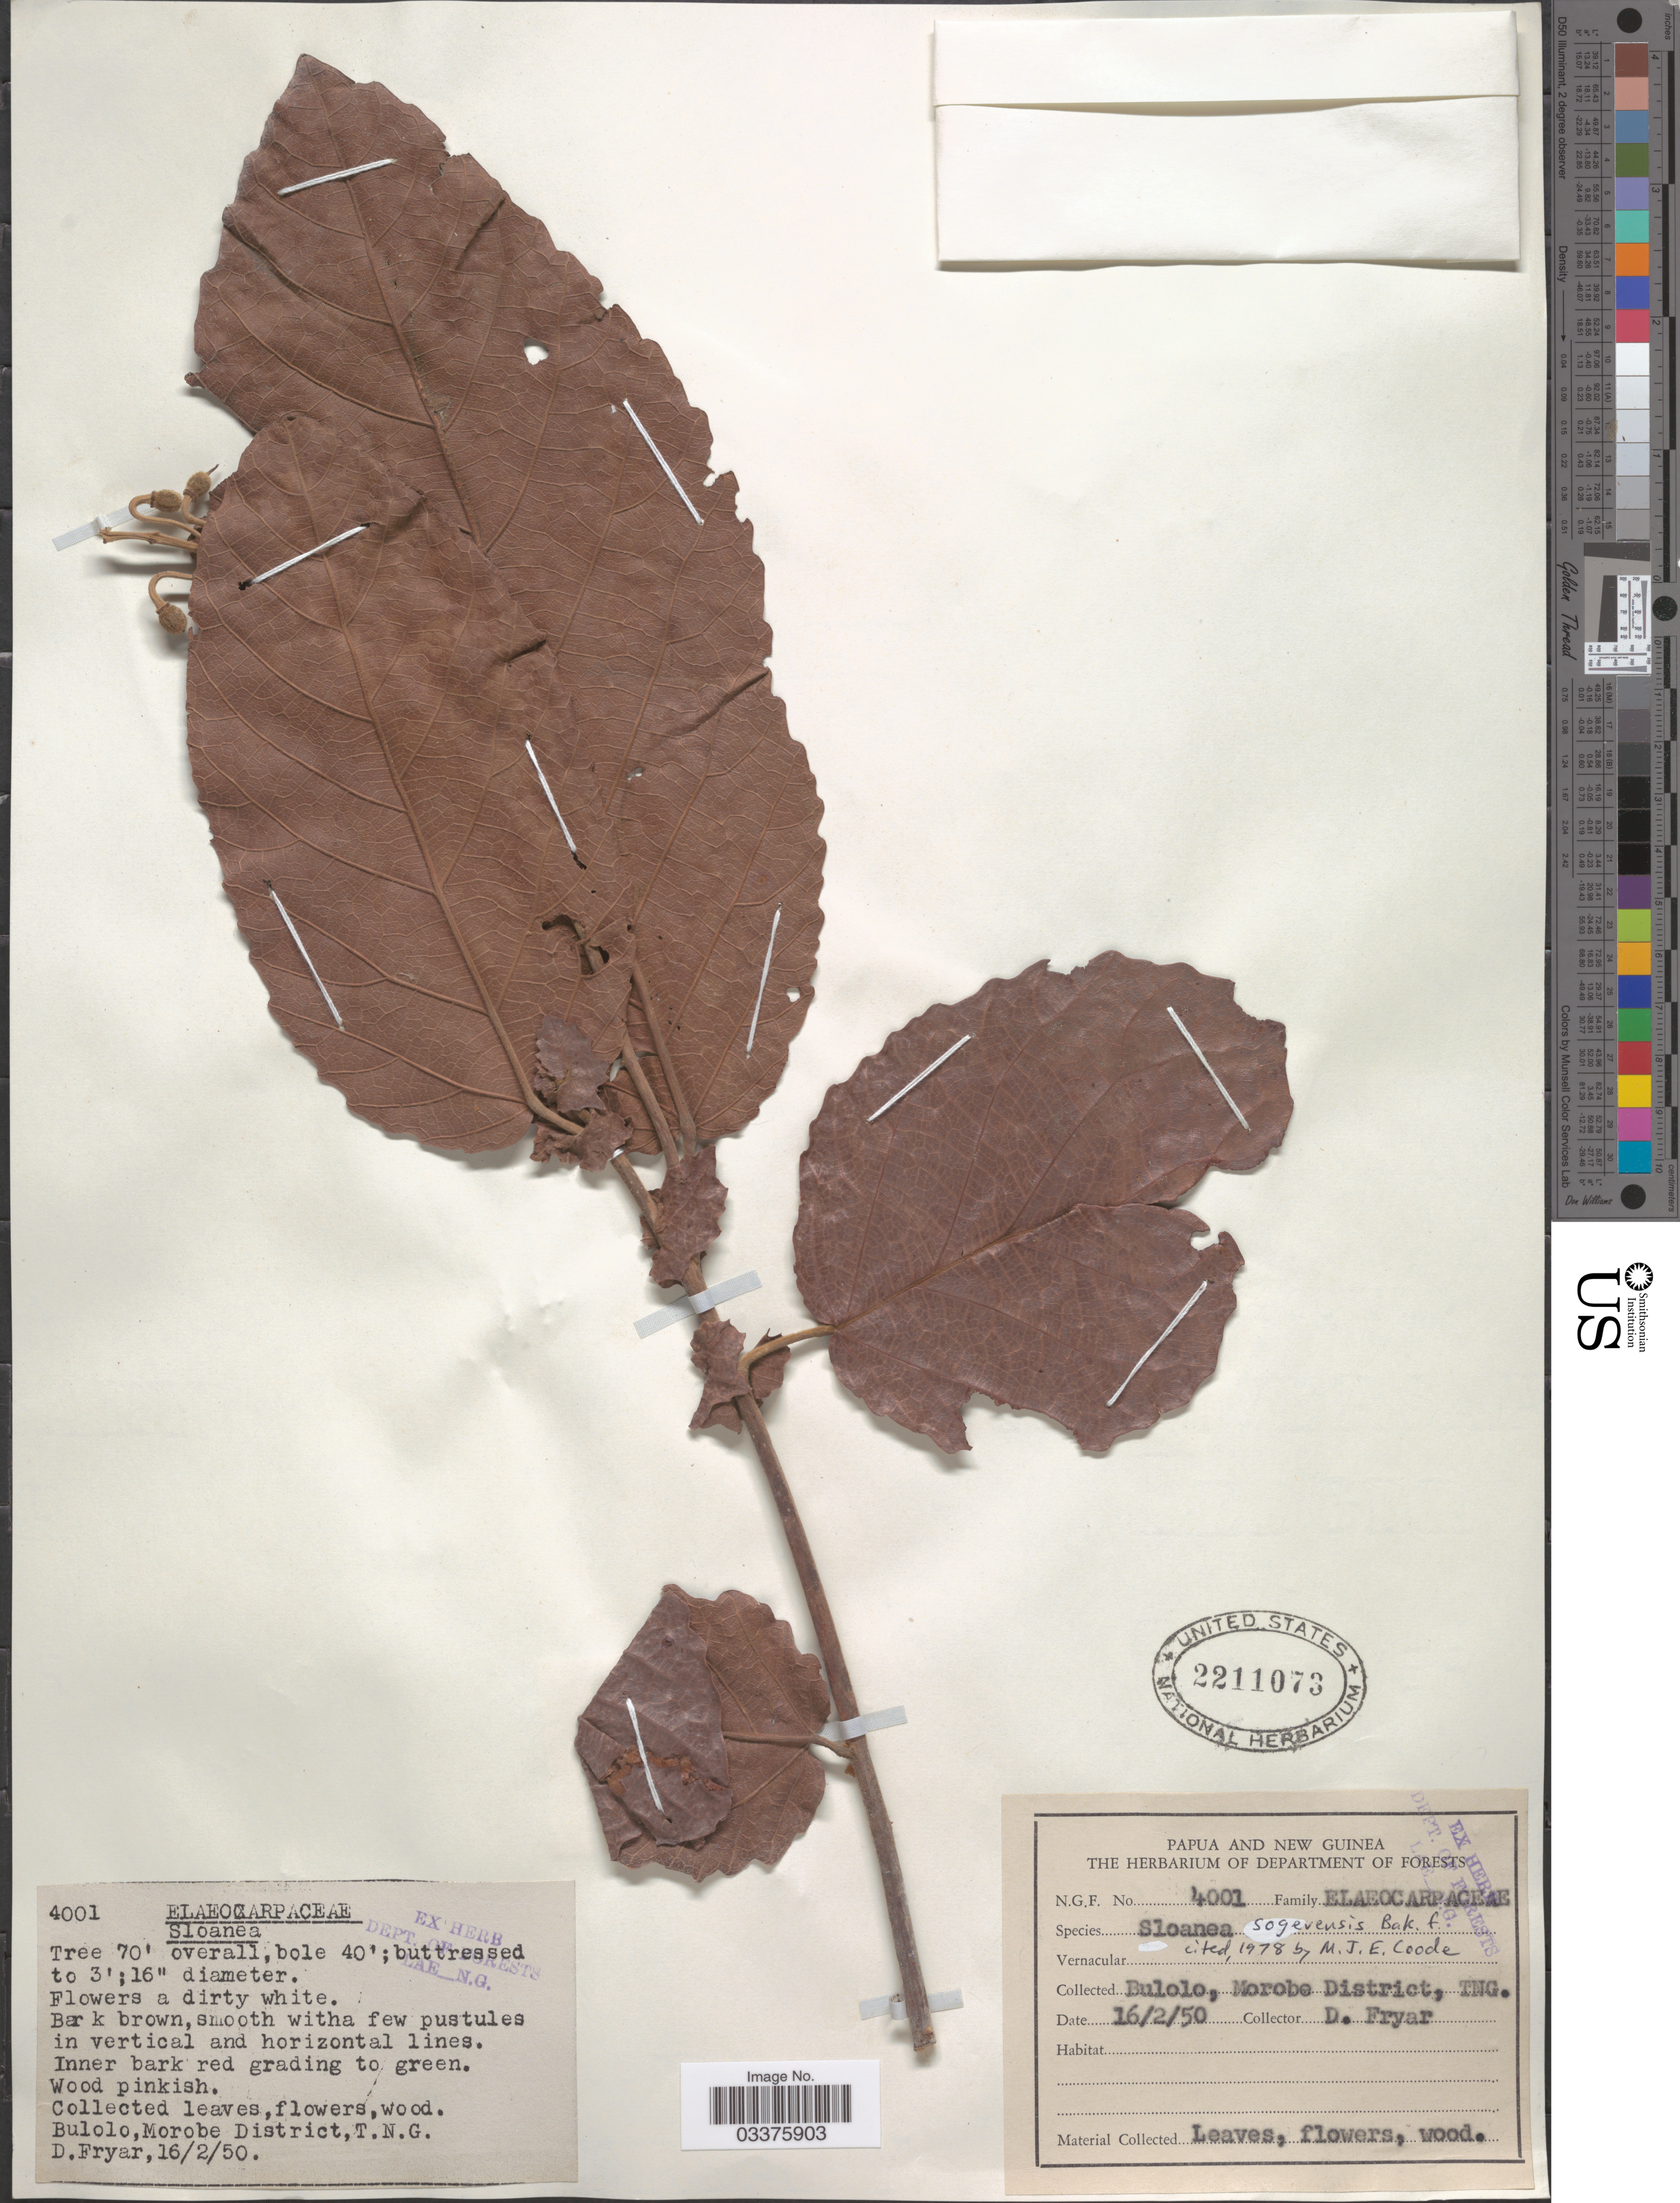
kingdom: Plantae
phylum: Tracheophyta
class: Magnoliopsida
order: Oxalidales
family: Elaeocarpaceae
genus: Sloanea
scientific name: Sloanea sogerensis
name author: Baker f.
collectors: D. Fryar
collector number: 4001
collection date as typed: Transcribed d/m/y: 16/2/50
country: Papua New Guinea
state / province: Morobe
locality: Bulolo, Morobe District, T.N.G.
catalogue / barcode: US 2211073